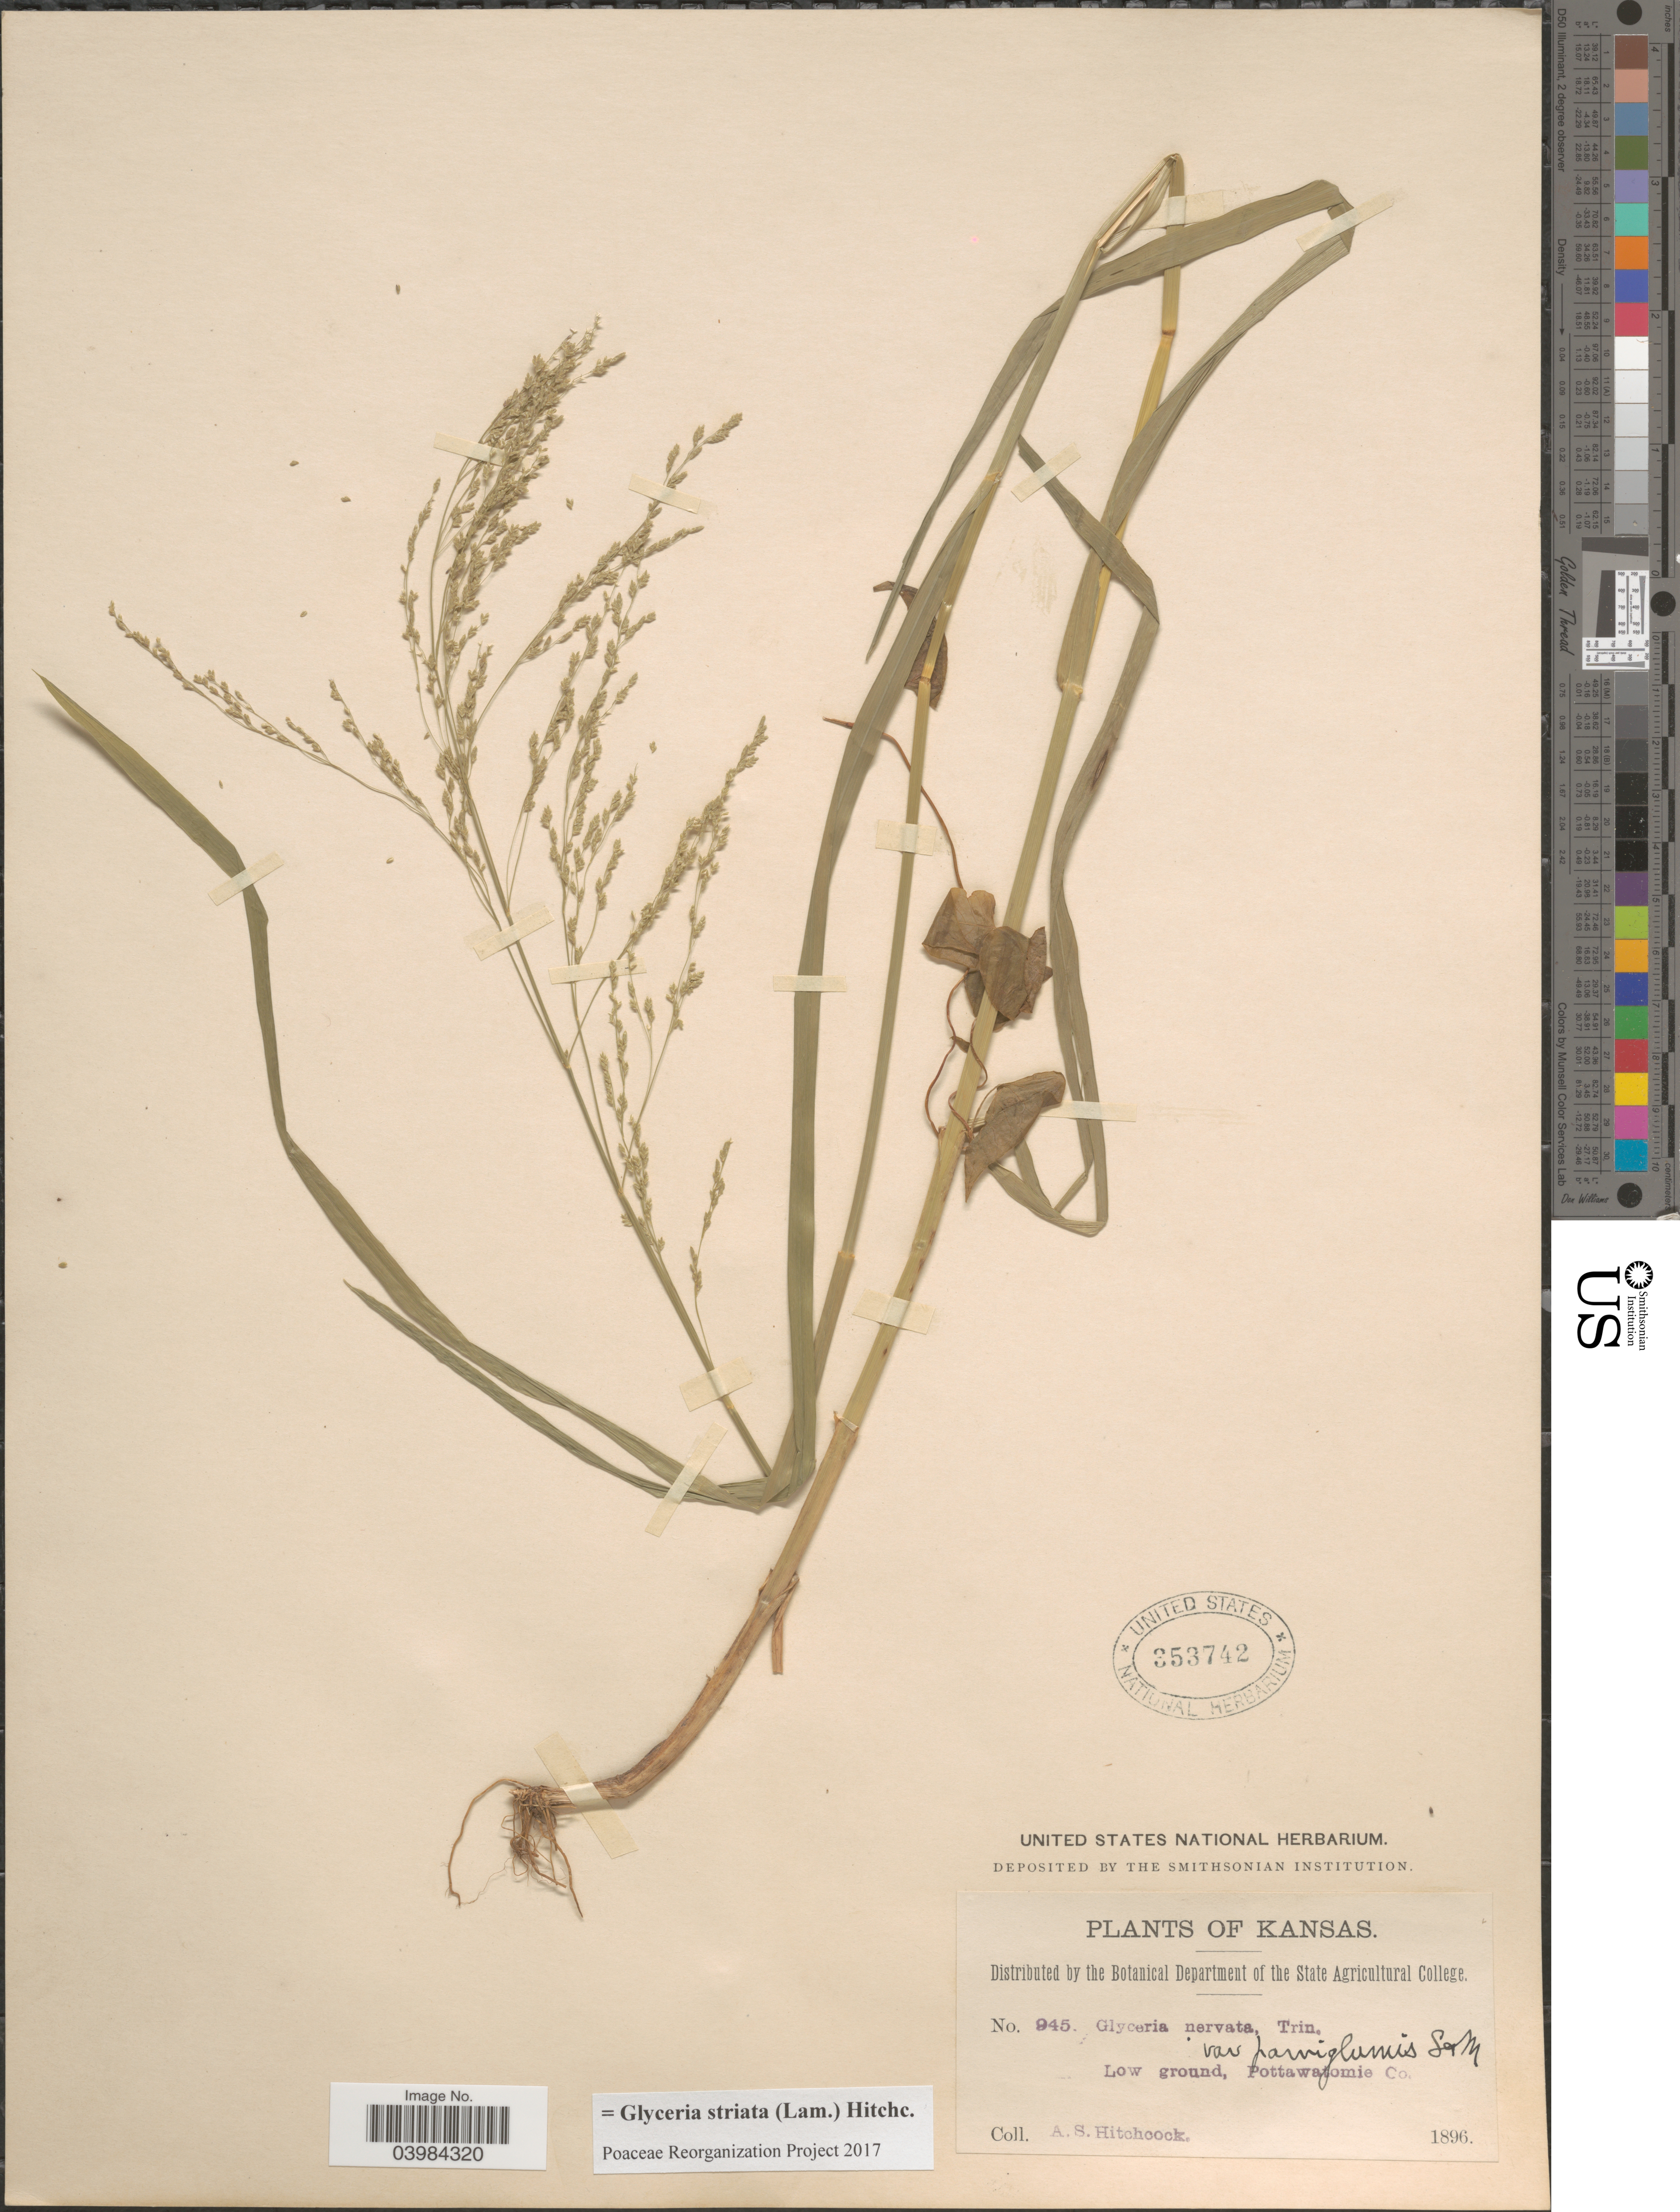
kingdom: Plantae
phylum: Tracheophyta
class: Liliopsida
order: Poales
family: Poaceae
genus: Glyceria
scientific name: Glyceria striata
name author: (Lam.) Hitchc.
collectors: A. S. Hitchcock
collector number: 945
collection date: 1896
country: United States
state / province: Kansas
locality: Pottawatomie Co.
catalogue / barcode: US 353742